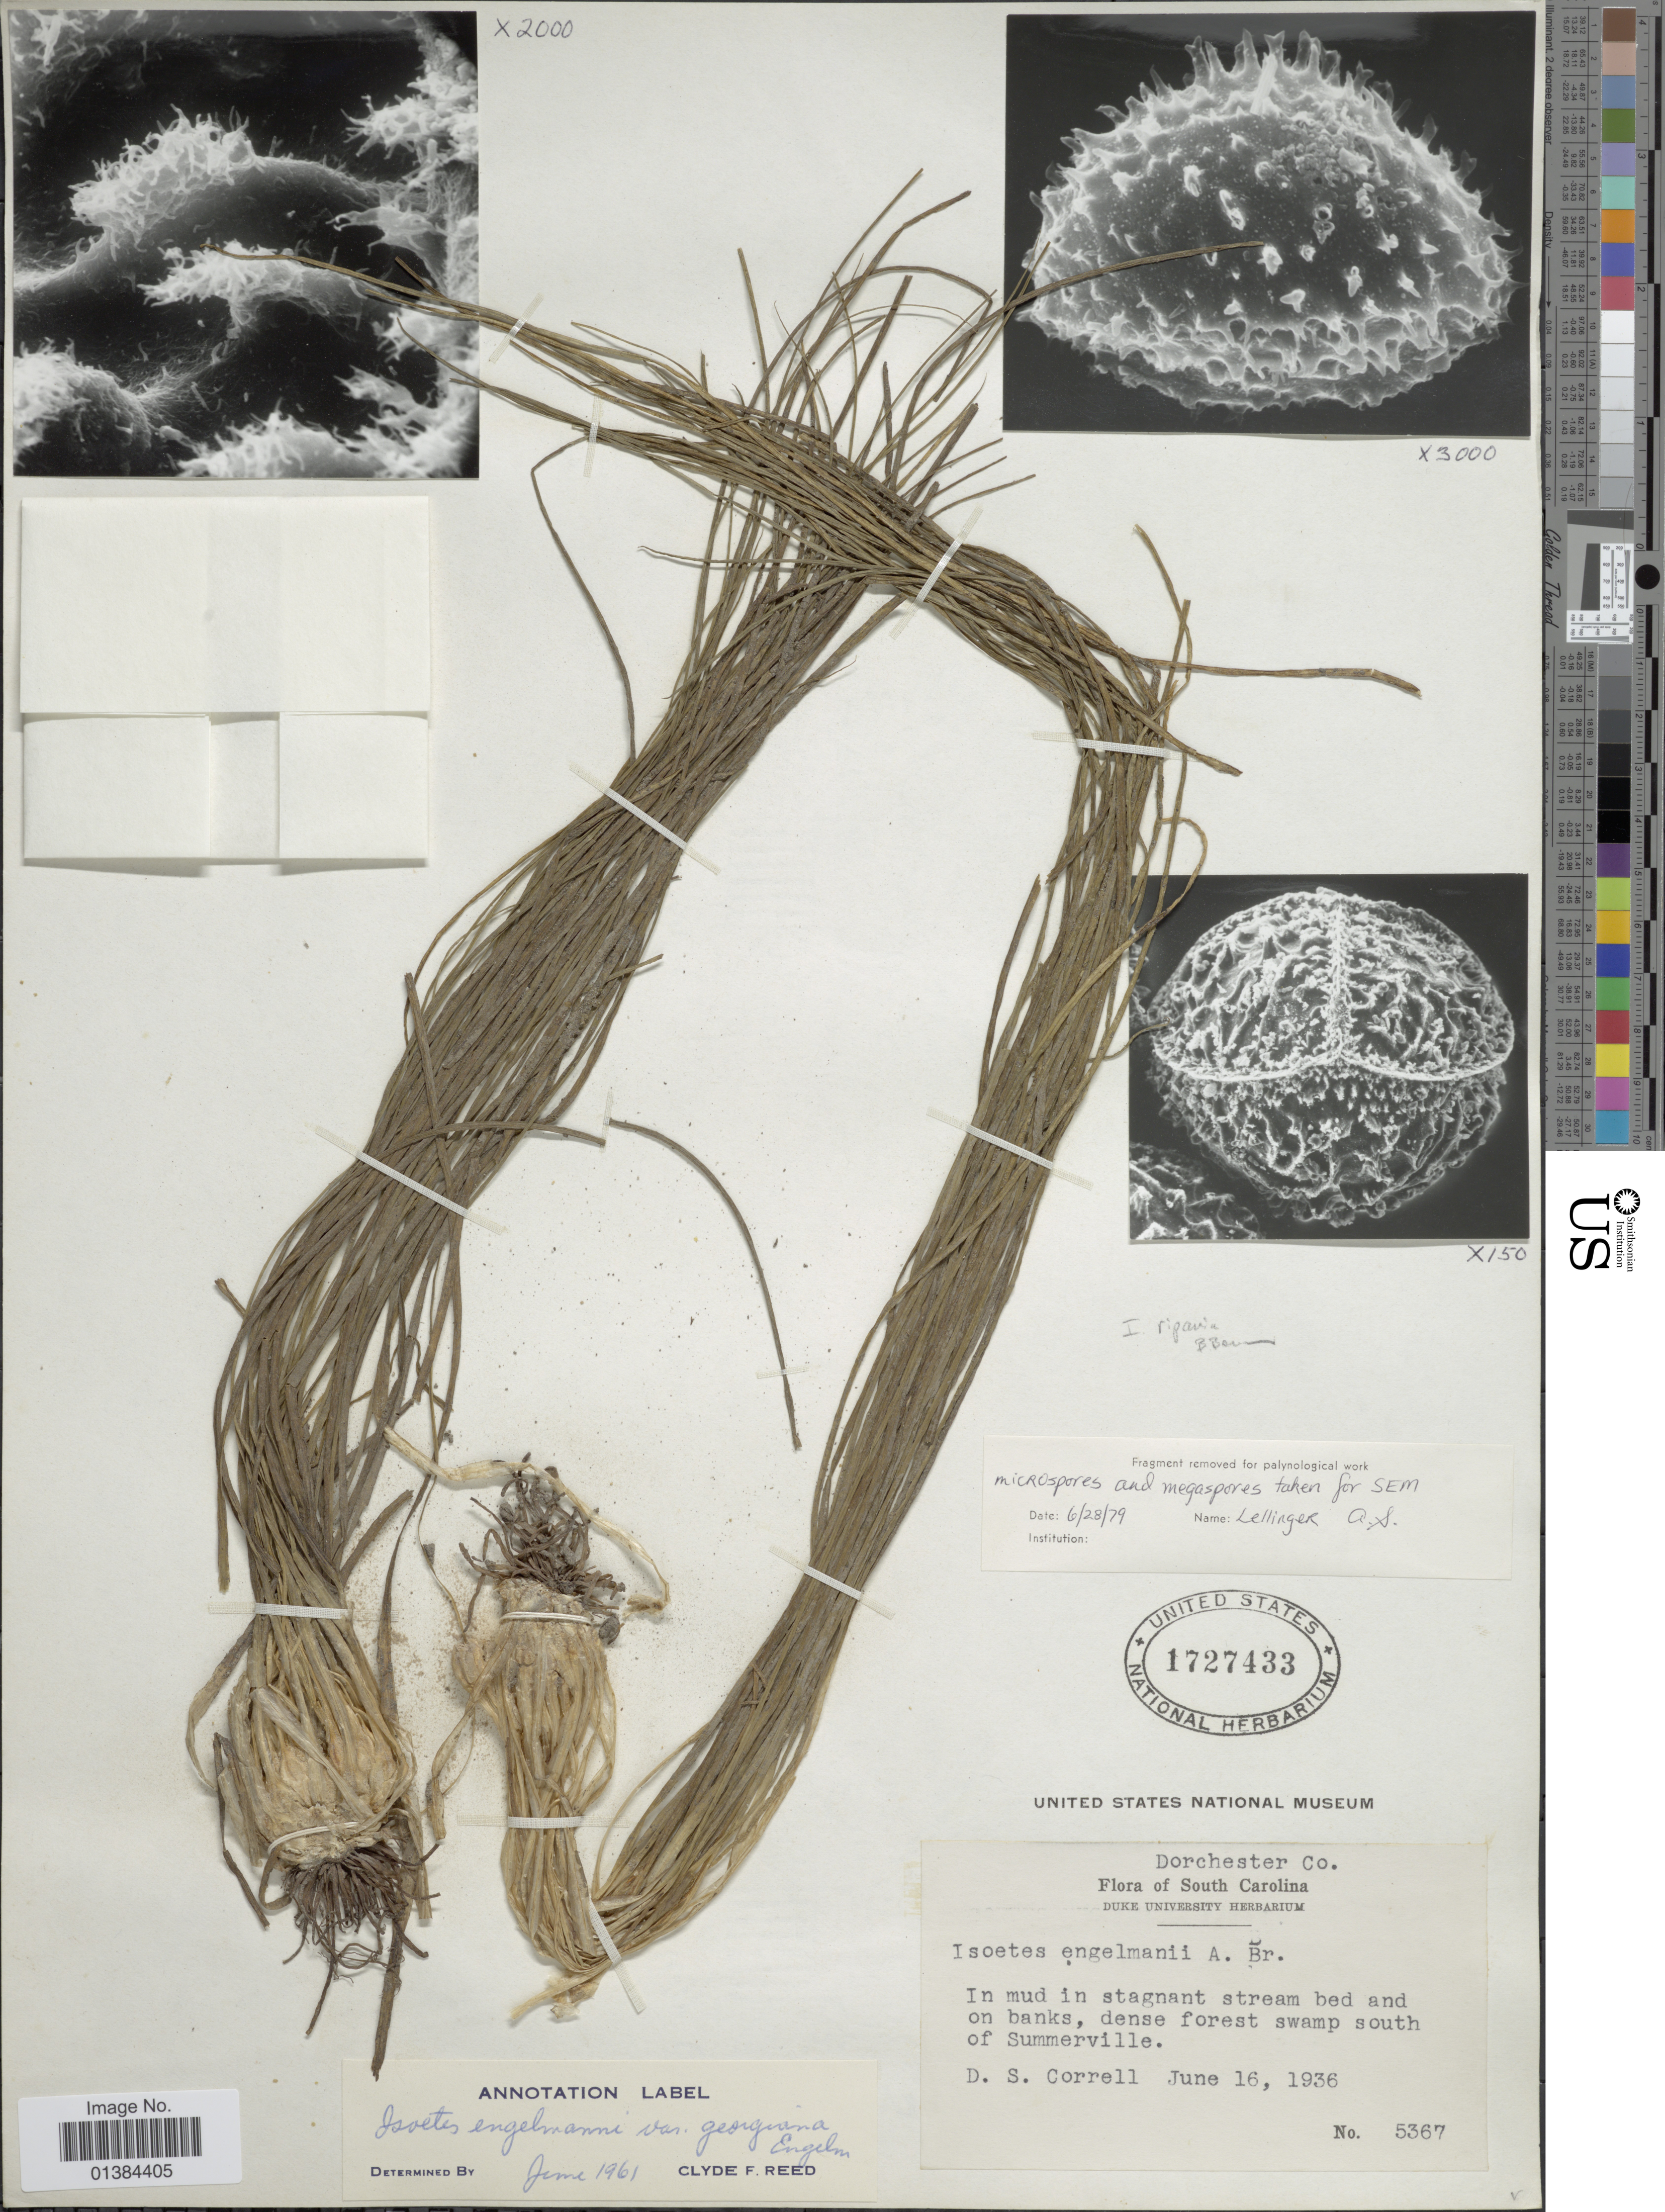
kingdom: Plantae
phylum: Tracheophyta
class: Lycopodiopsida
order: Isoetales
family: Isoetaceae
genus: Isoetes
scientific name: Isoetes engelmannii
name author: A. Braun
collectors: D. S. Correll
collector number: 5367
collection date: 1936-06-16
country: United States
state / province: South Carolina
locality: Dorchester Co. In mud in stagnant stream bed and on banks, dense forest swamp south of Summerville.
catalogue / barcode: US 1727433